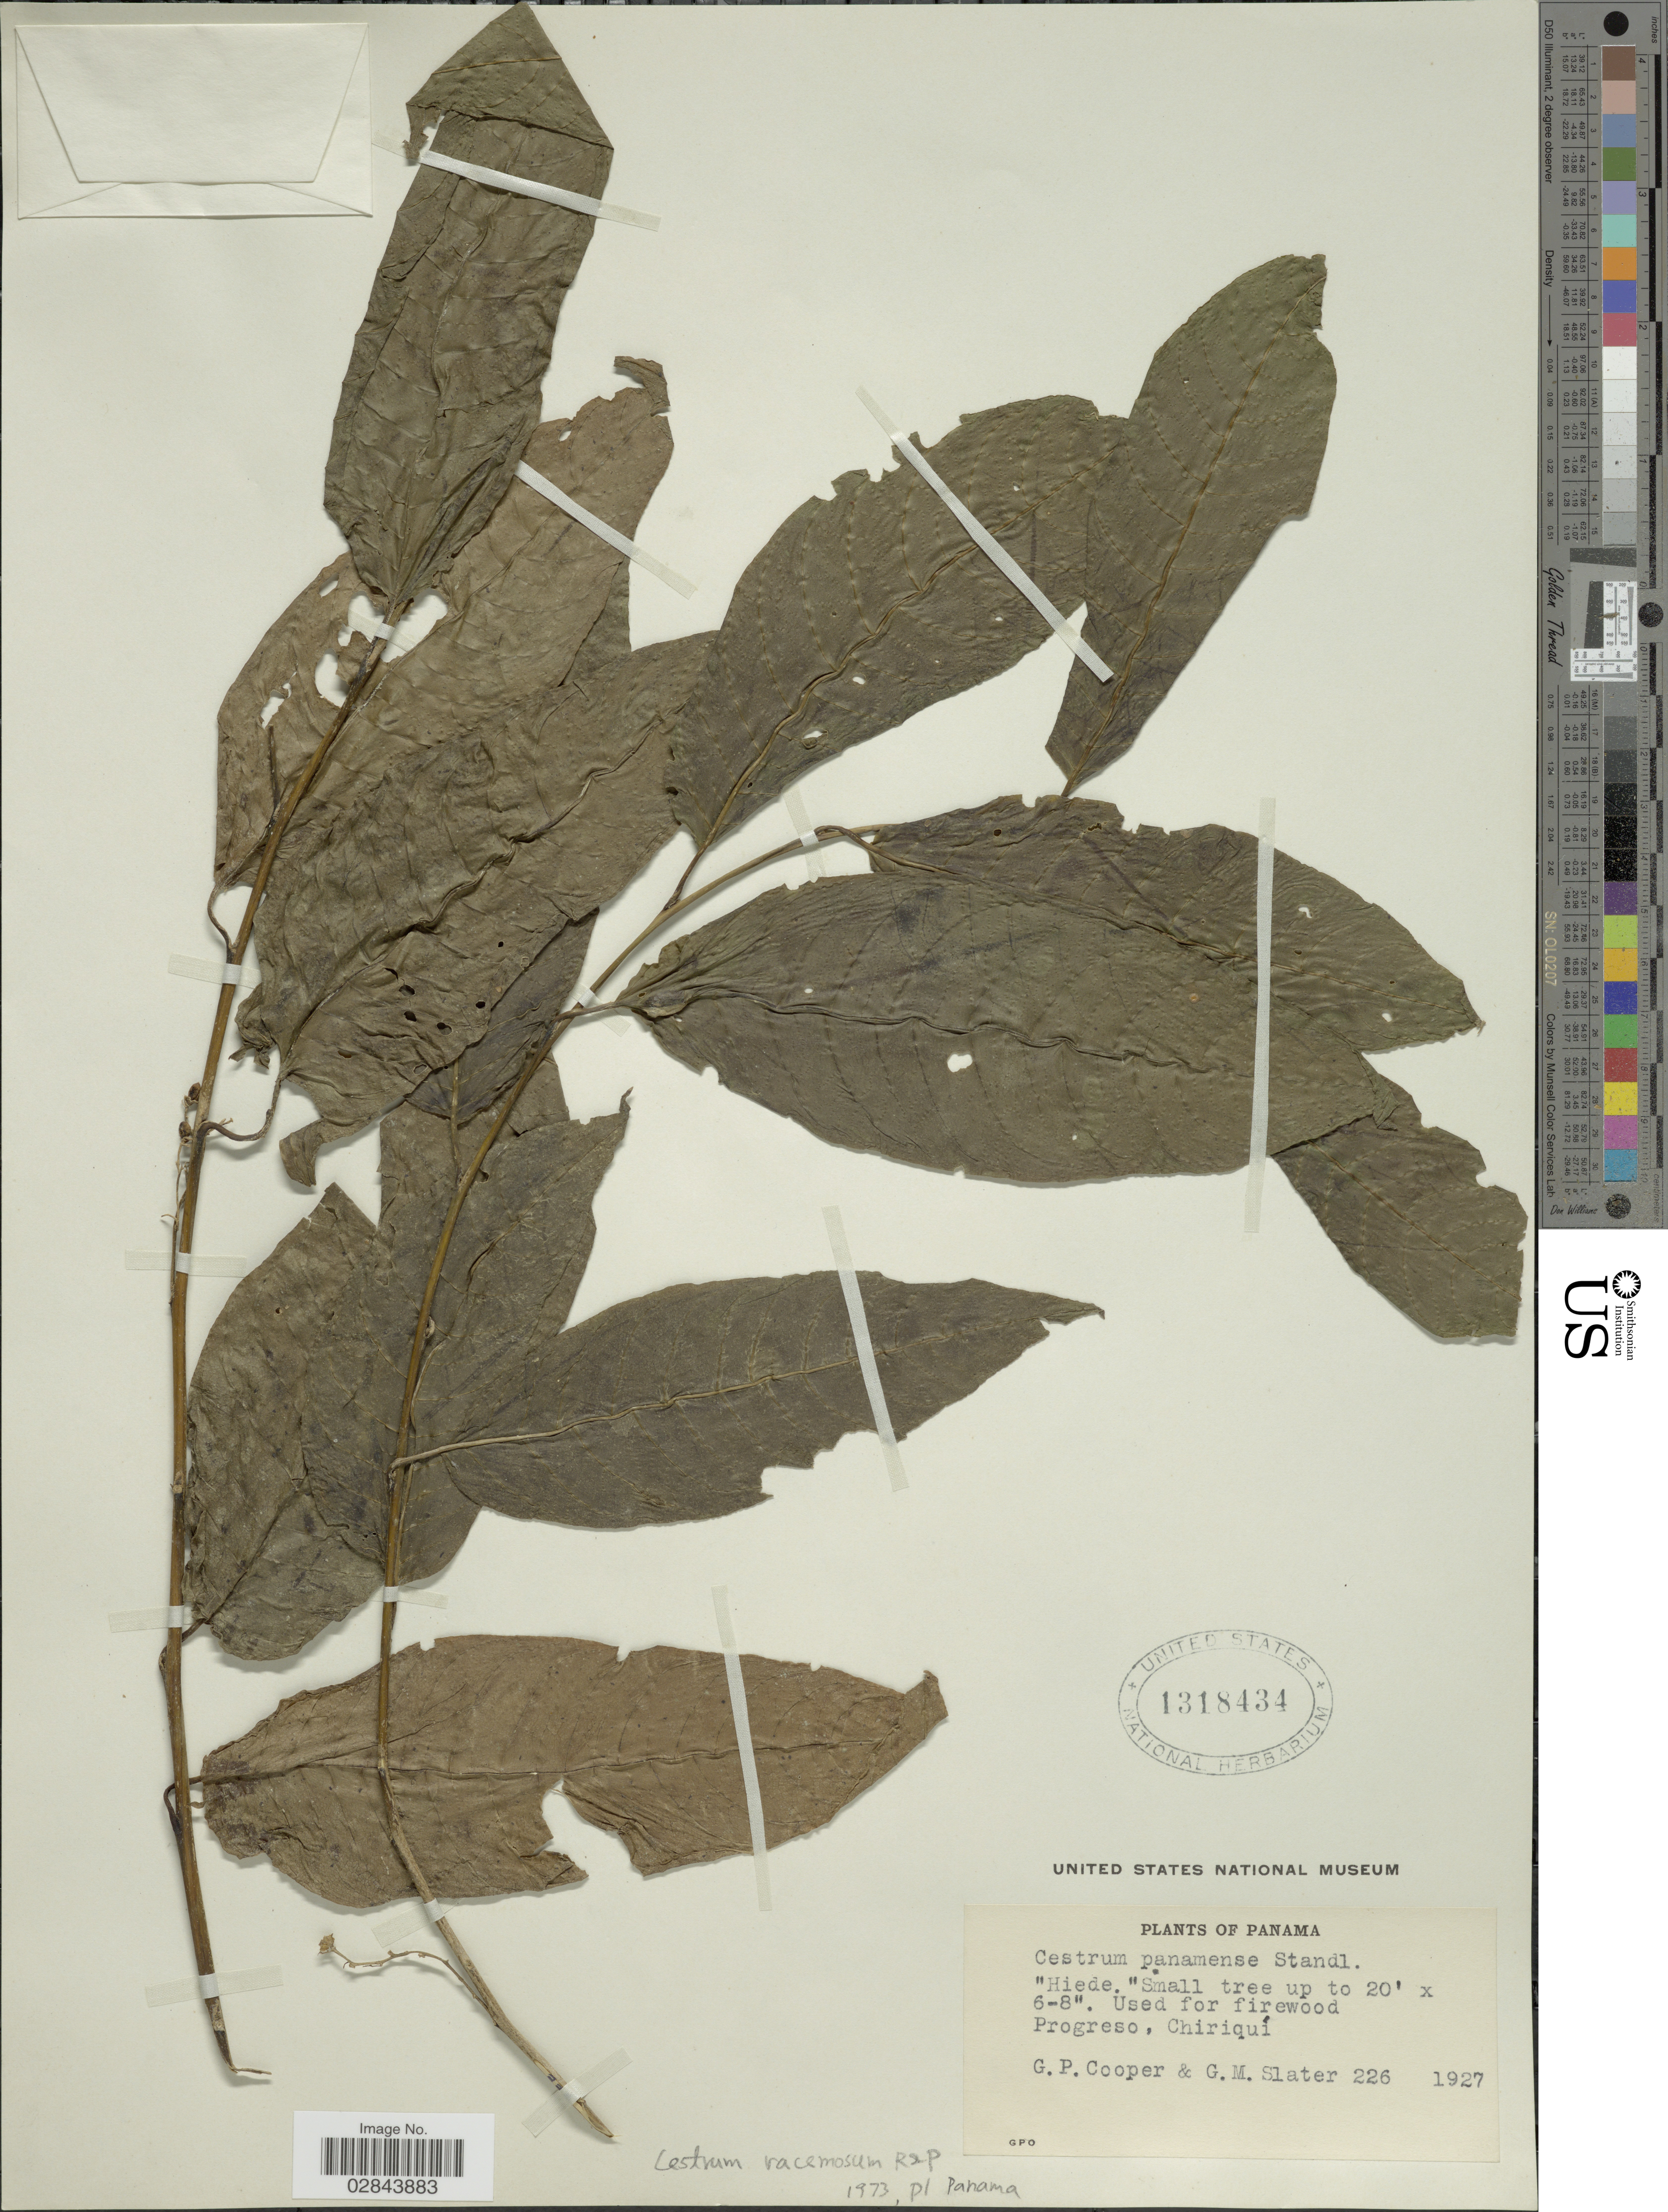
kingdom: Plantae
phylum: Tracheophyta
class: Magnoliopsida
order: Solanales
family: Solanaceae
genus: Cestrum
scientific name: Cestrum racemosum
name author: Ruiz & Pav.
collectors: G. Cooper & G. Slater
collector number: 226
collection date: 1927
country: Panama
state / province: Chiriqui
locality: Progreso, Chiriquí.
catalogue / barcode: US 1318434